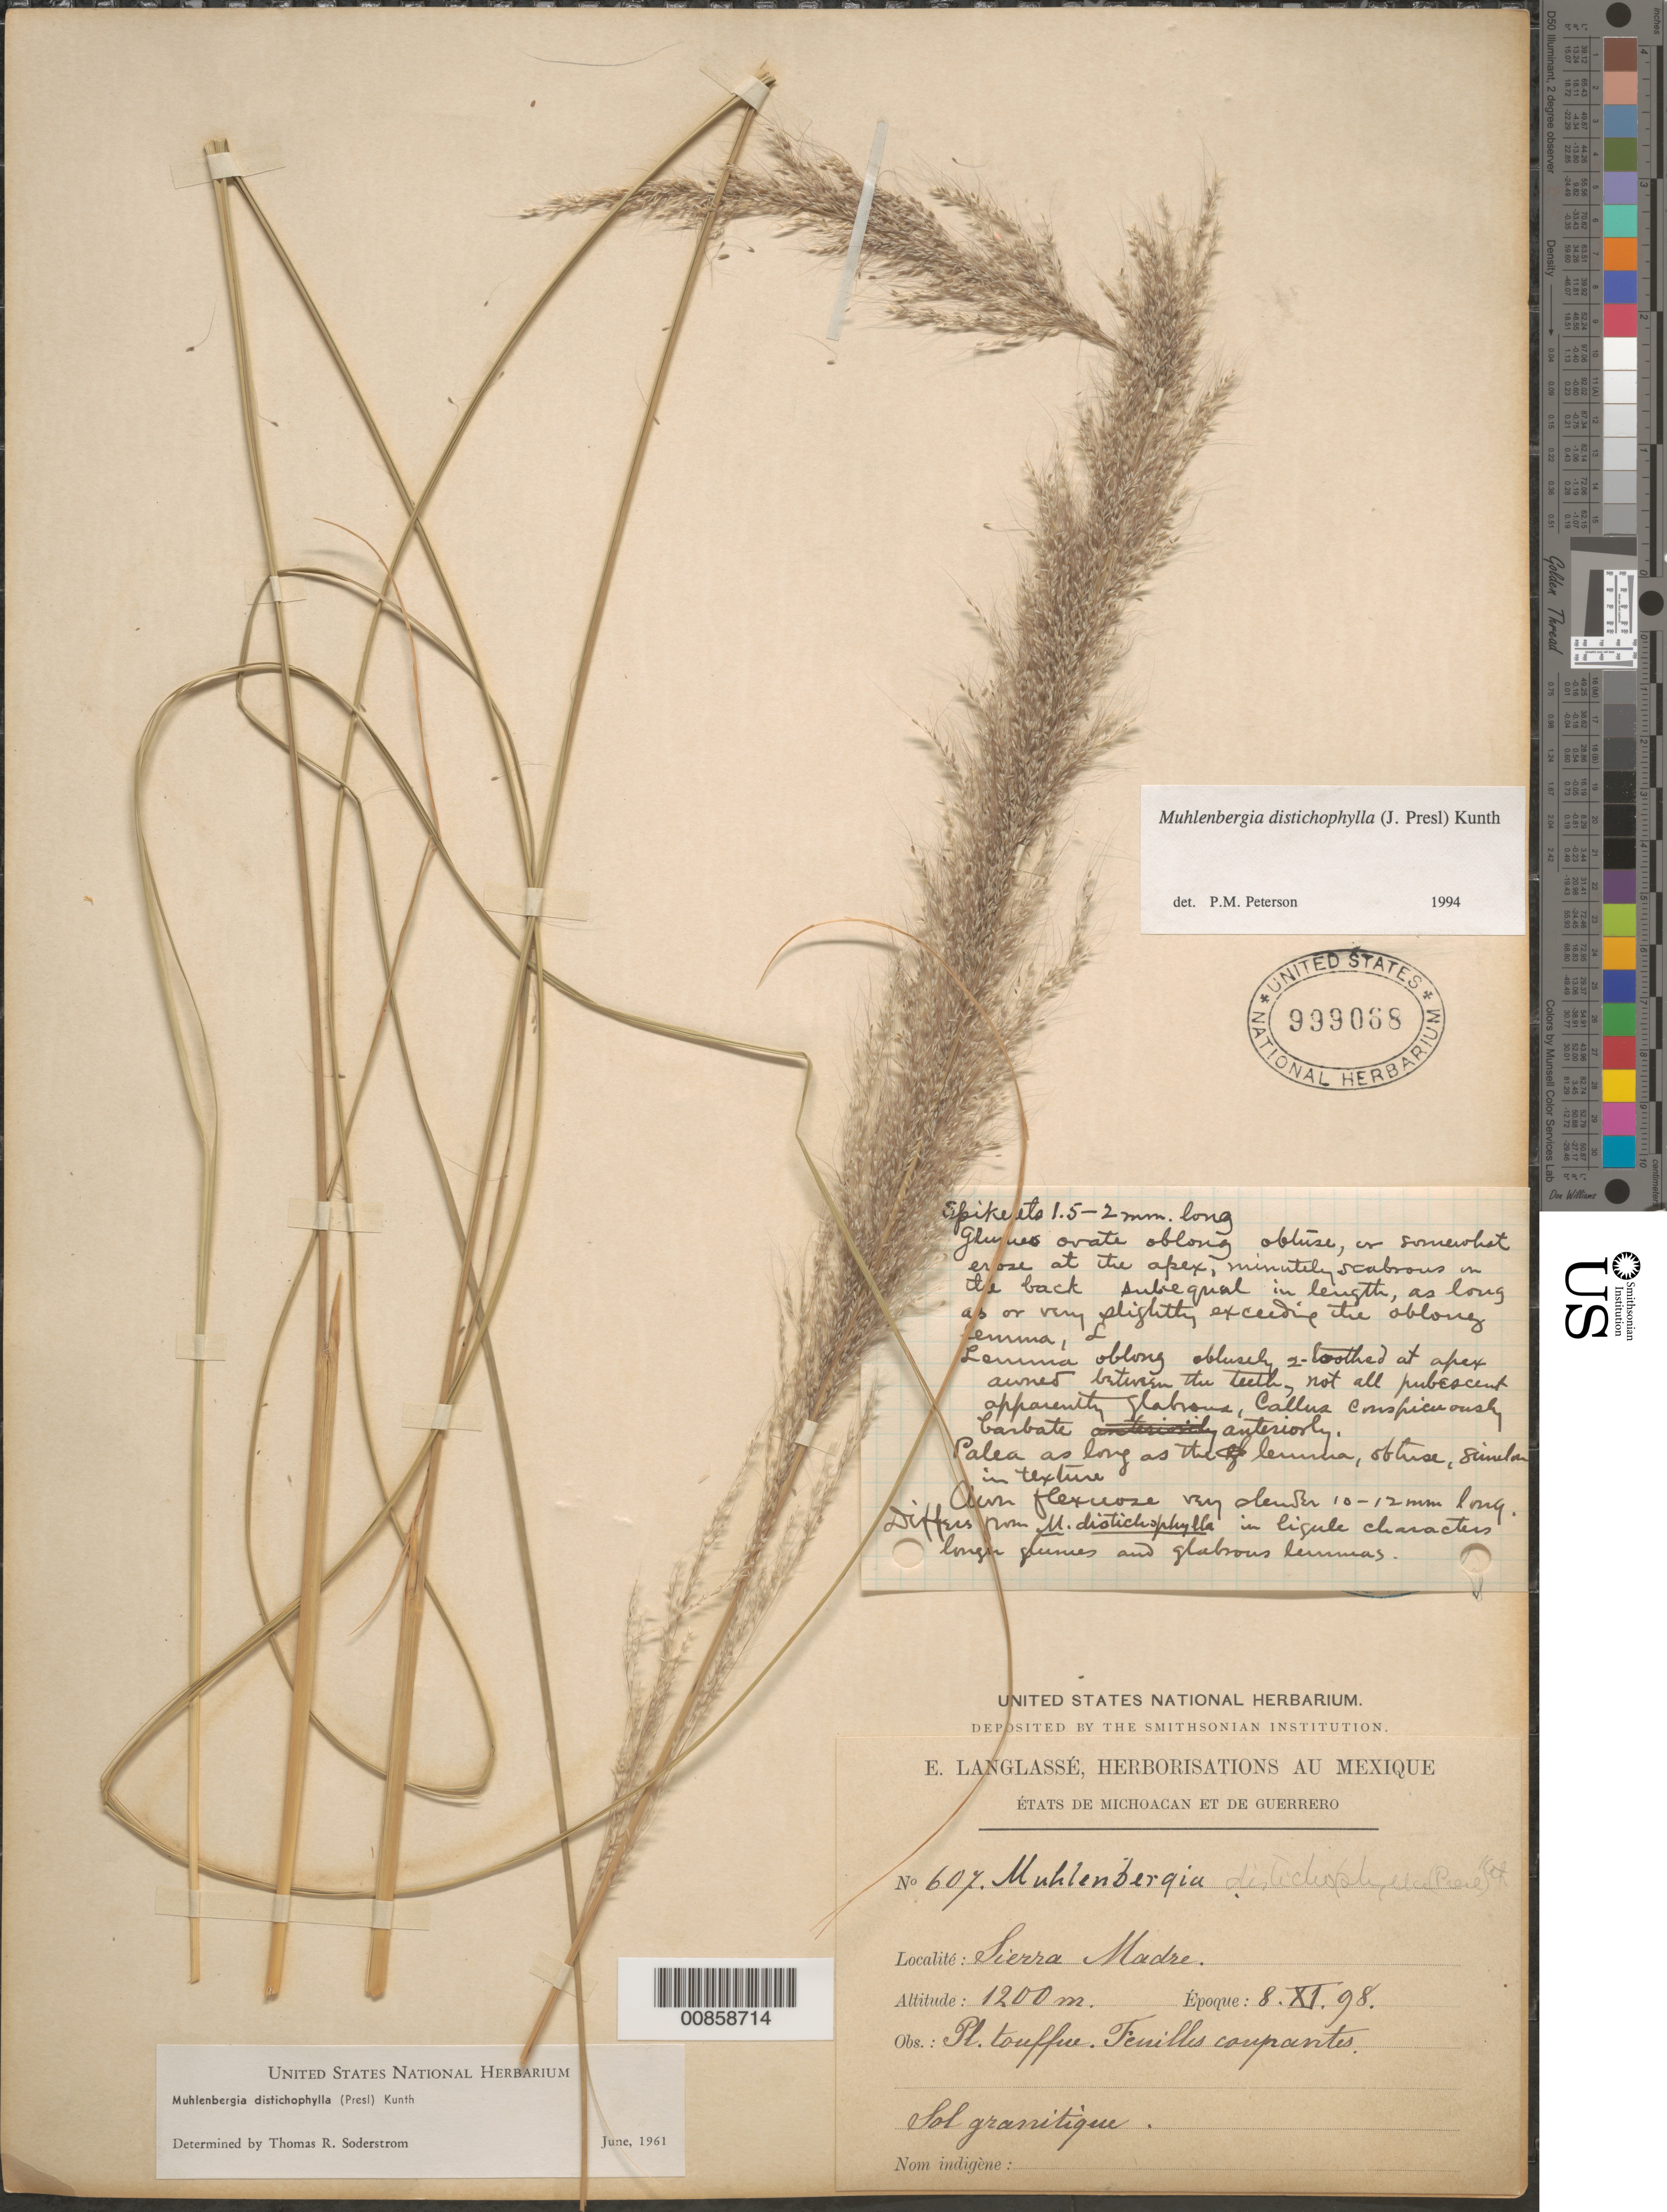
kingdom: Plantae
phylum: Tracheophyta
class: Liliopsida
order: Poales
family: Poaceae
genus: Muhlenbergia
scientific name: Muhlenbergia distichophylla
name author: (J. Presl) Kunth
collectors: E. Langlassé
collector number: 607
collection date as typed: Transcribed d/m/y: 8/11/98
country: Mexico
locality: États de Michoacan et de Guerrero. Sierra Madre.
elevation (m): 1200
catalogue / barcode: US 999068